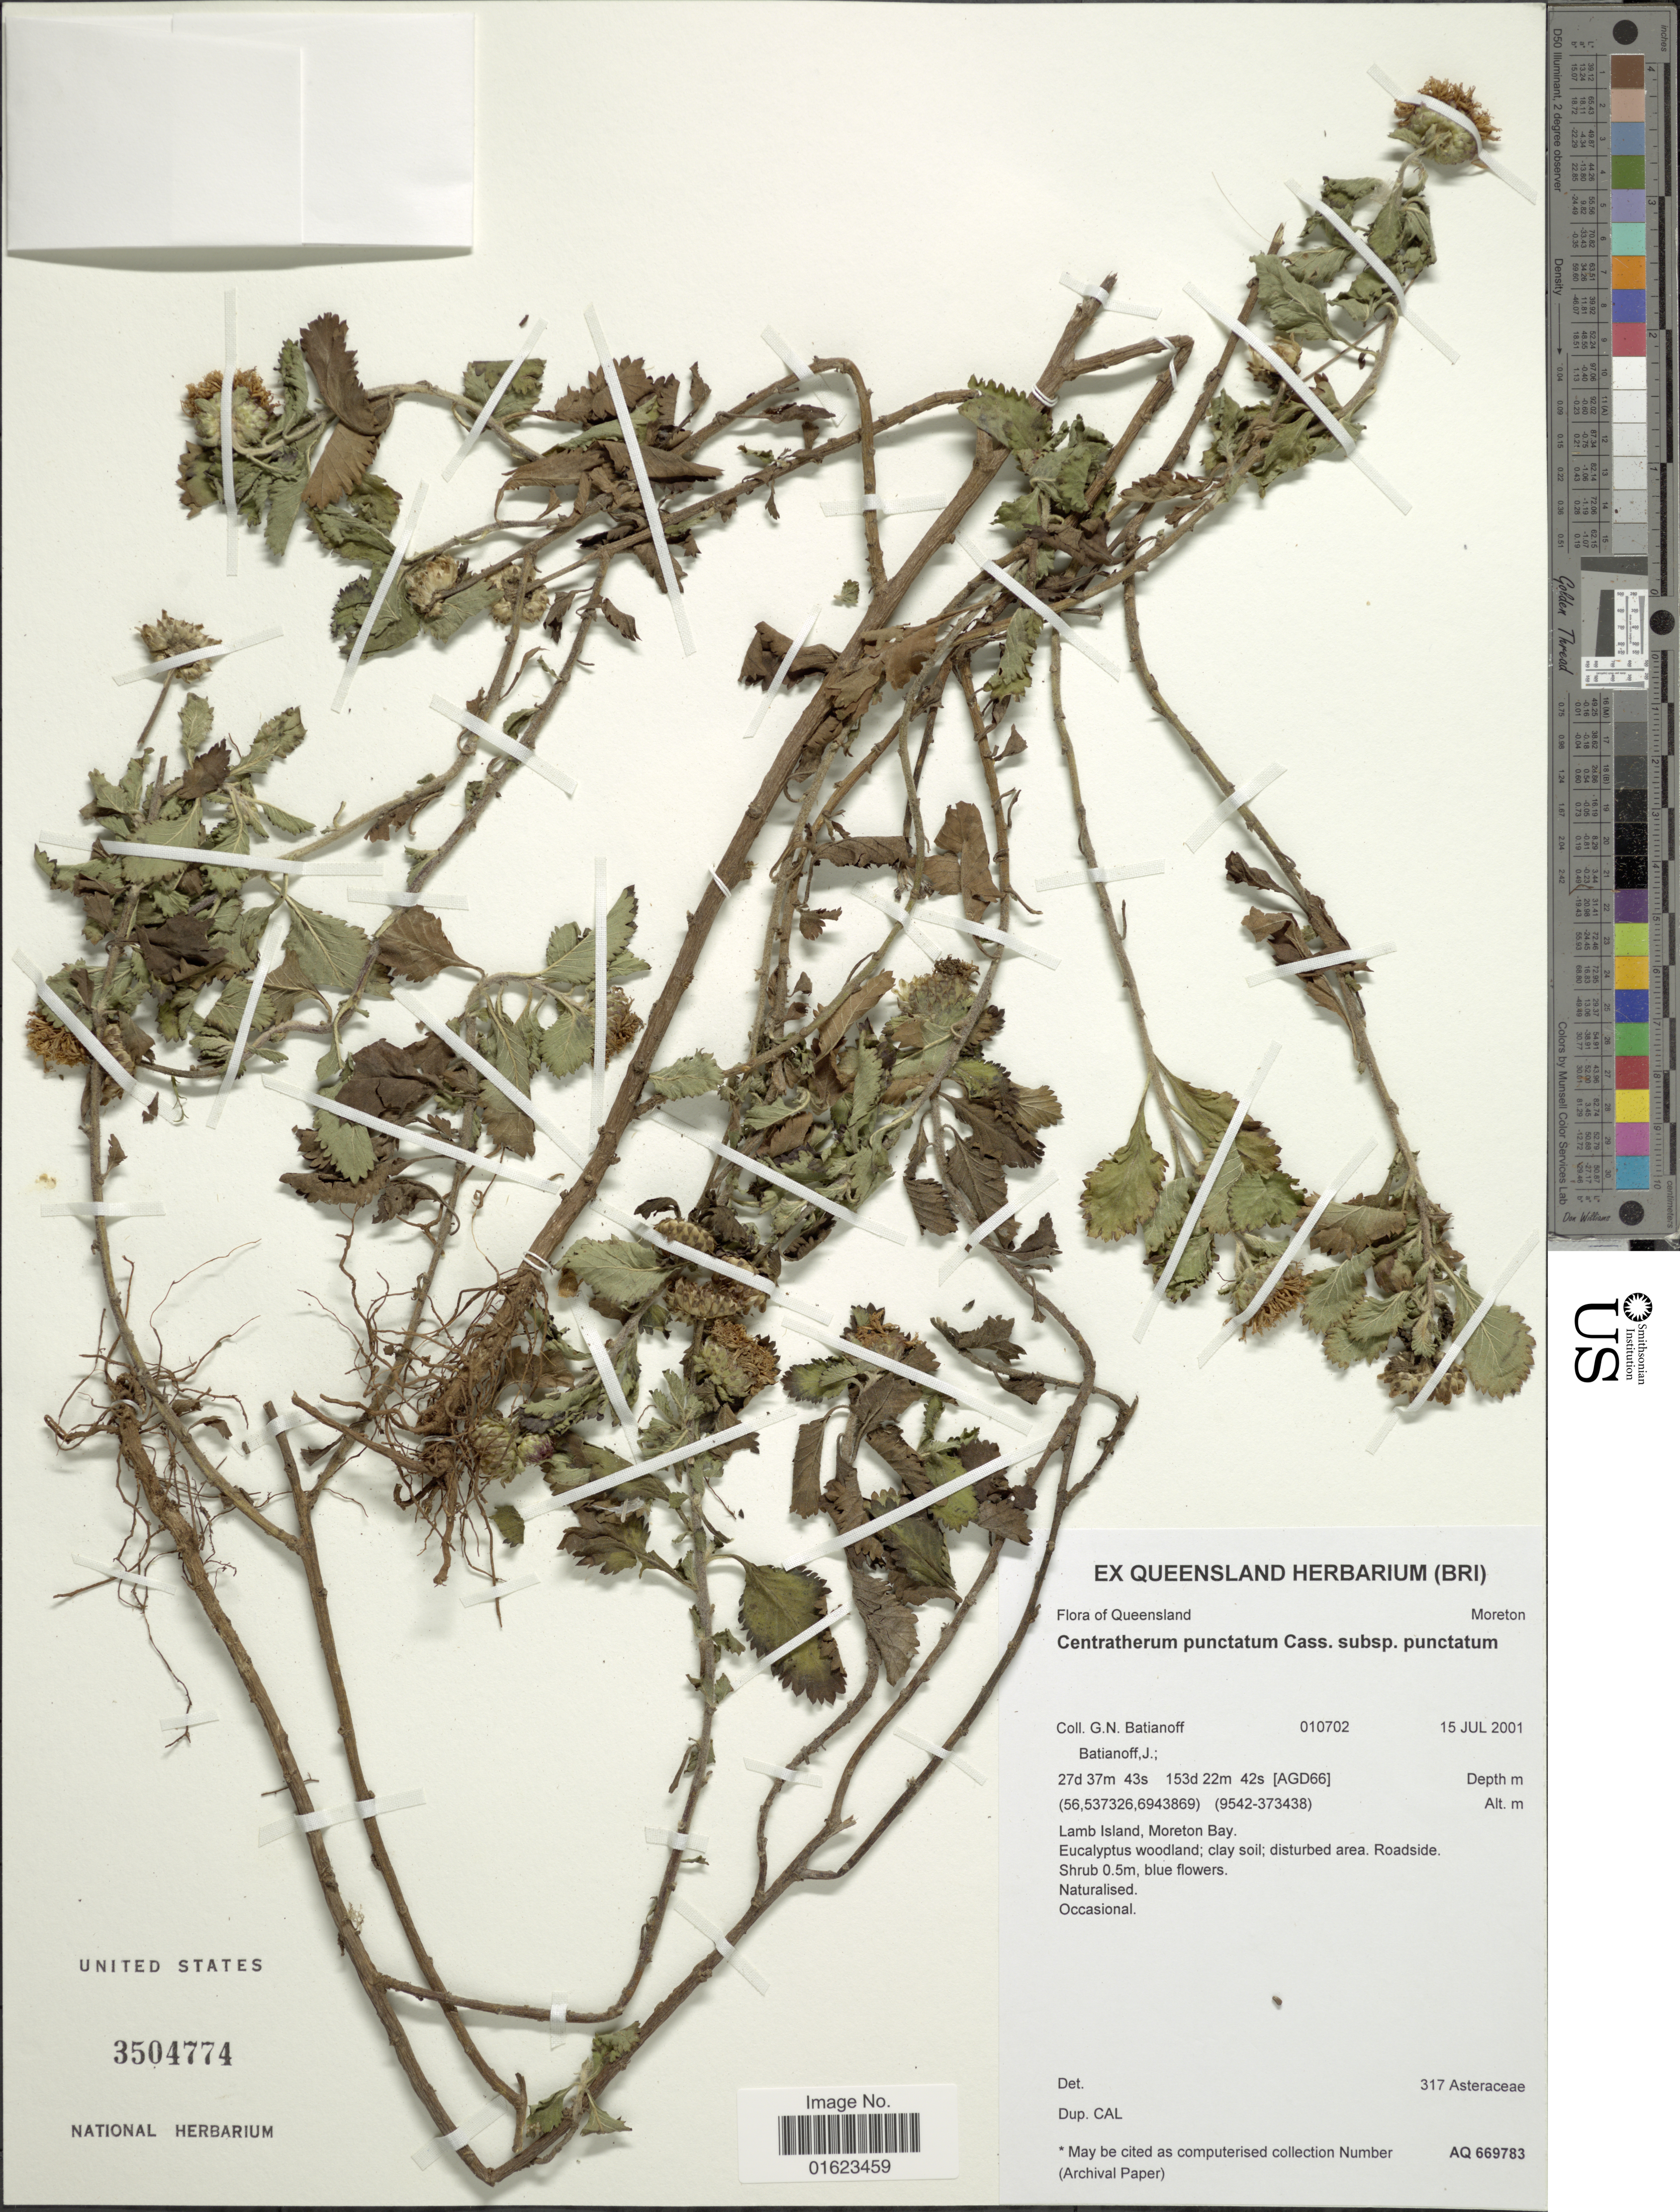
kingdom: Plantae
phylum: Tracheophyta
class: Magnoliopsida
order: Asterales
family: Asteraceae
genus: Centratherum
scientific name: Centratherum punctatum subsp. australianum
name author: Kirkman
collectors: G. Batianoff & J. Batianoff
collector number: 010702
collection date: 2001-07-15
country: Australia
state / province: Queensland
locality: Queensland, Lamb Island, Moreton Bay.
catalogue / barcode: US 3504774